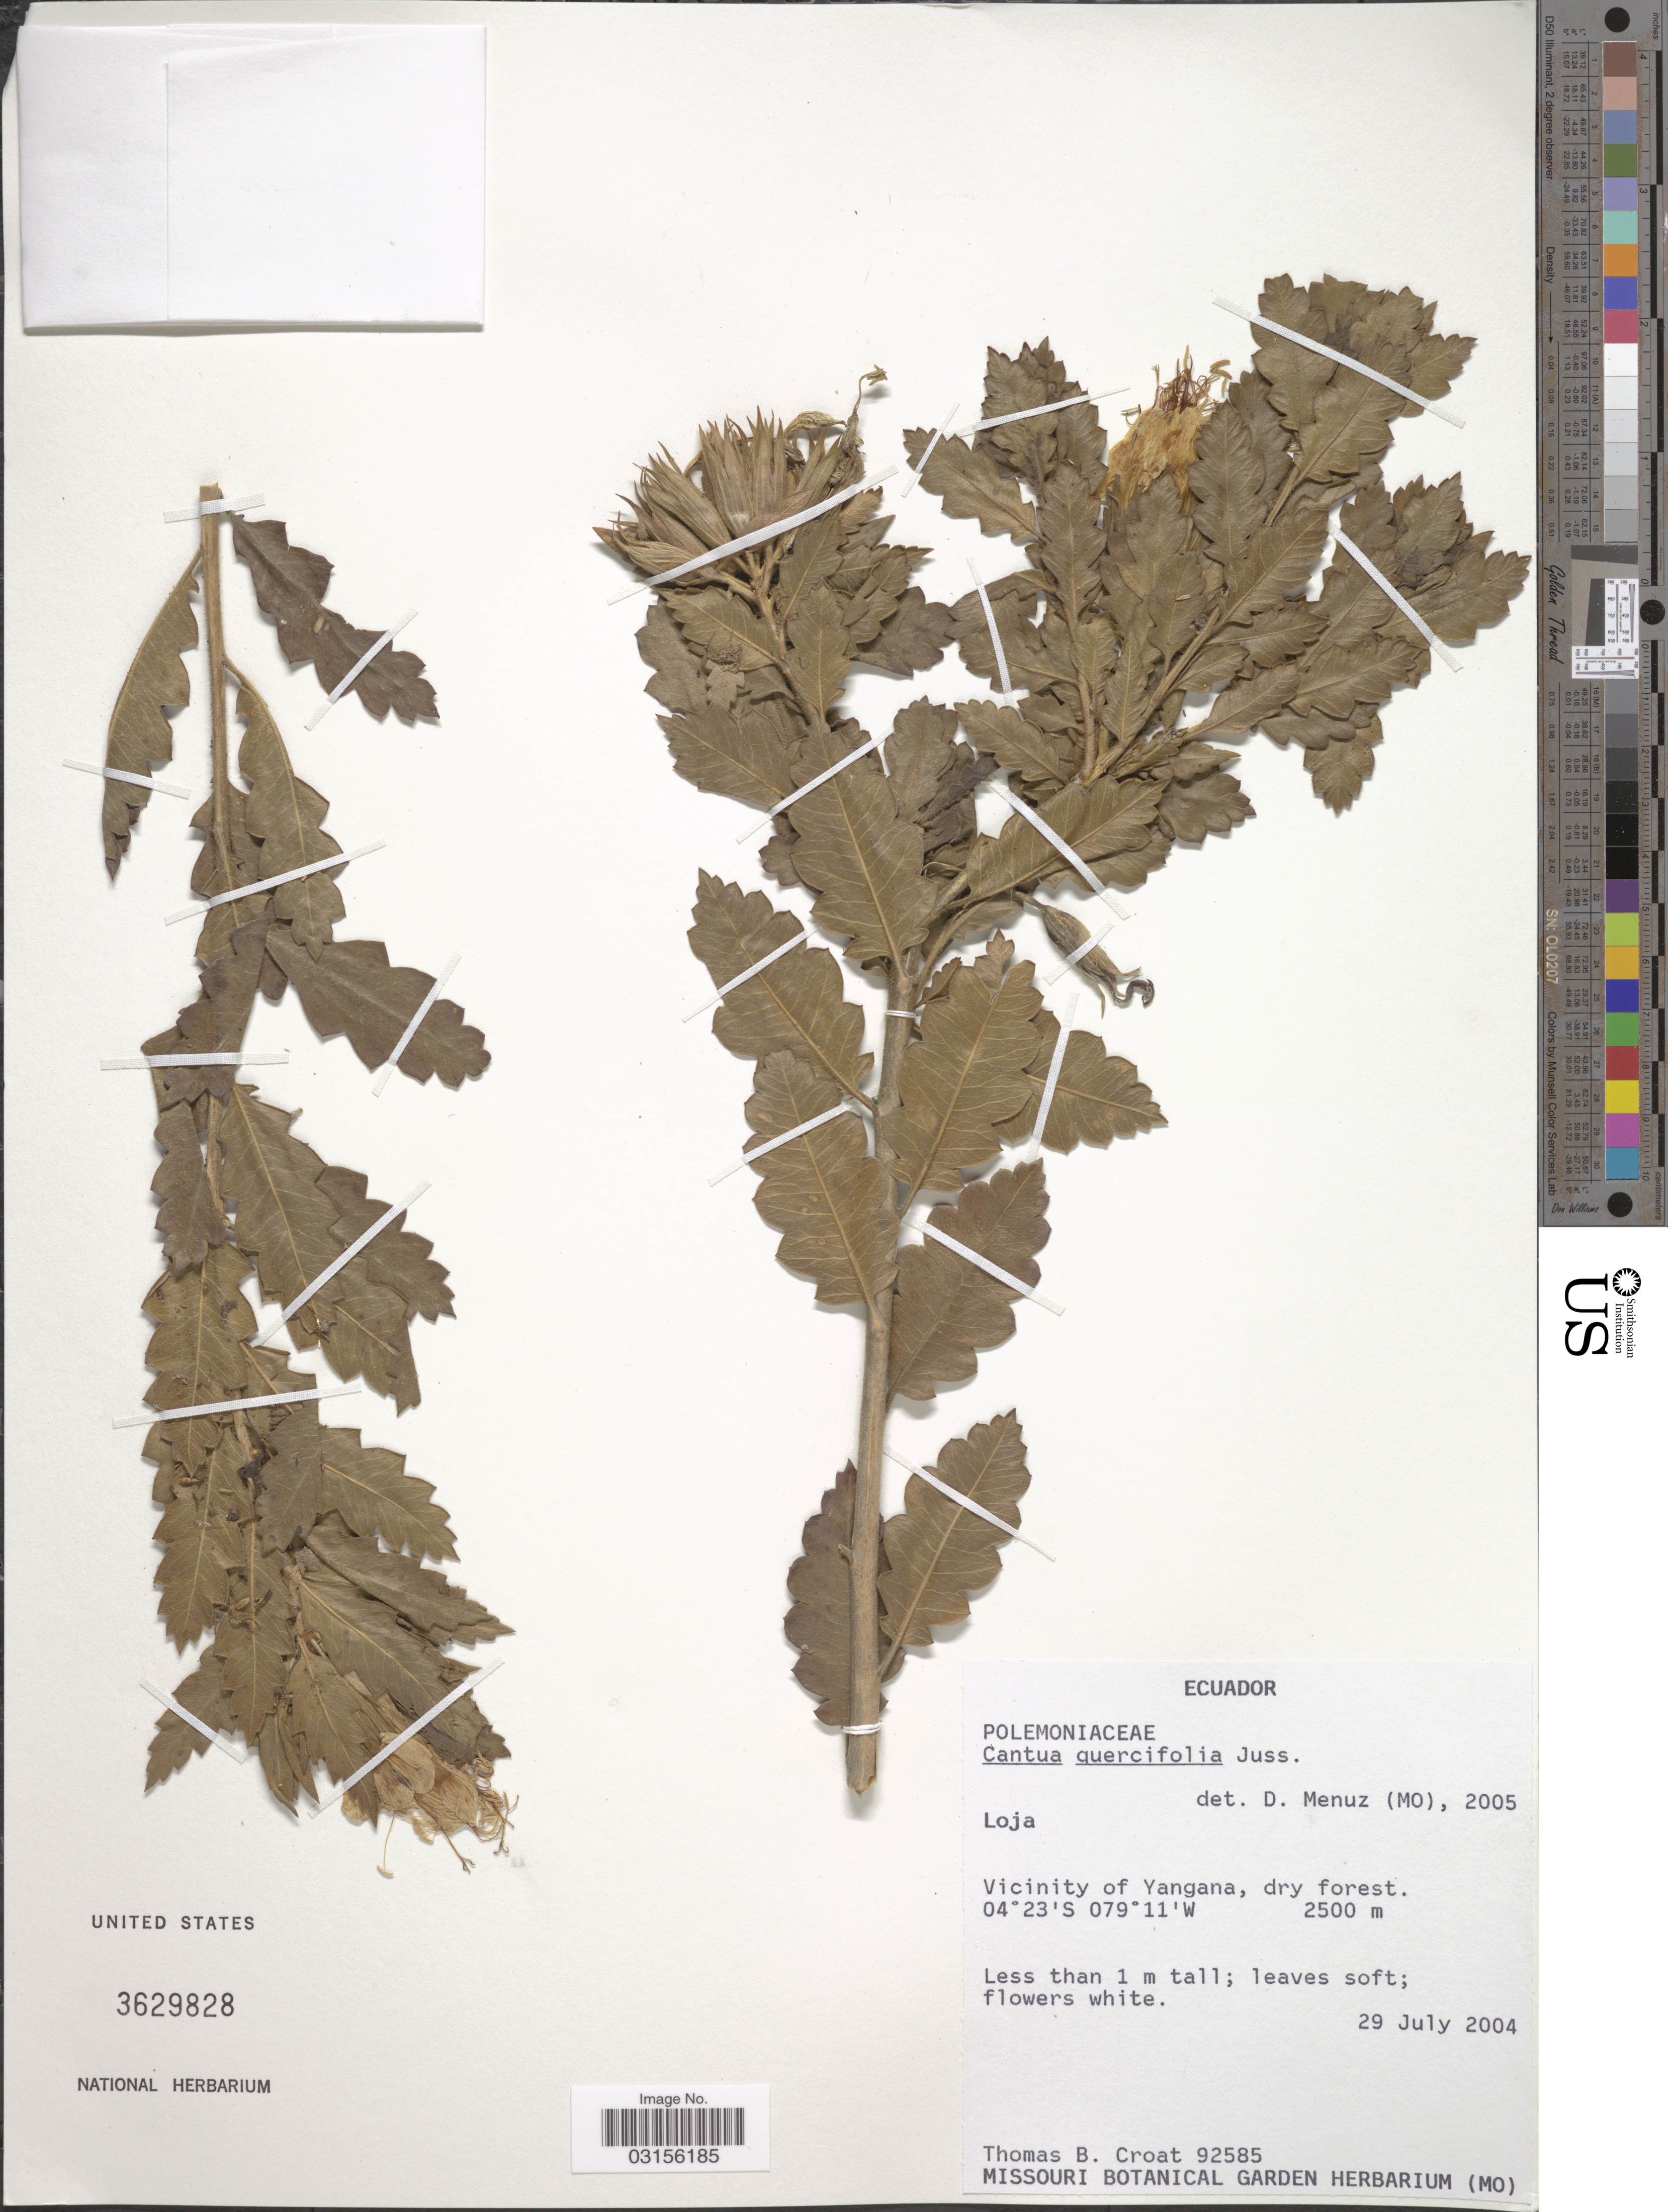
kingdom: Plantae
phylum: Tracheophyta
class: Magnoliopsida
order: Ericales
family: Polemoniaceae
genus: Cantua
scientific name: Cantua quercifolia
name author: Juss.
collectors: T. B. Croat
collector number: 92585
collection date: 2004-07-29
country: Ecuador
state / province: Loja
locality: Vicinity of Yangana.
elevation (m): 2500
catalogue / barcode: US 3629828